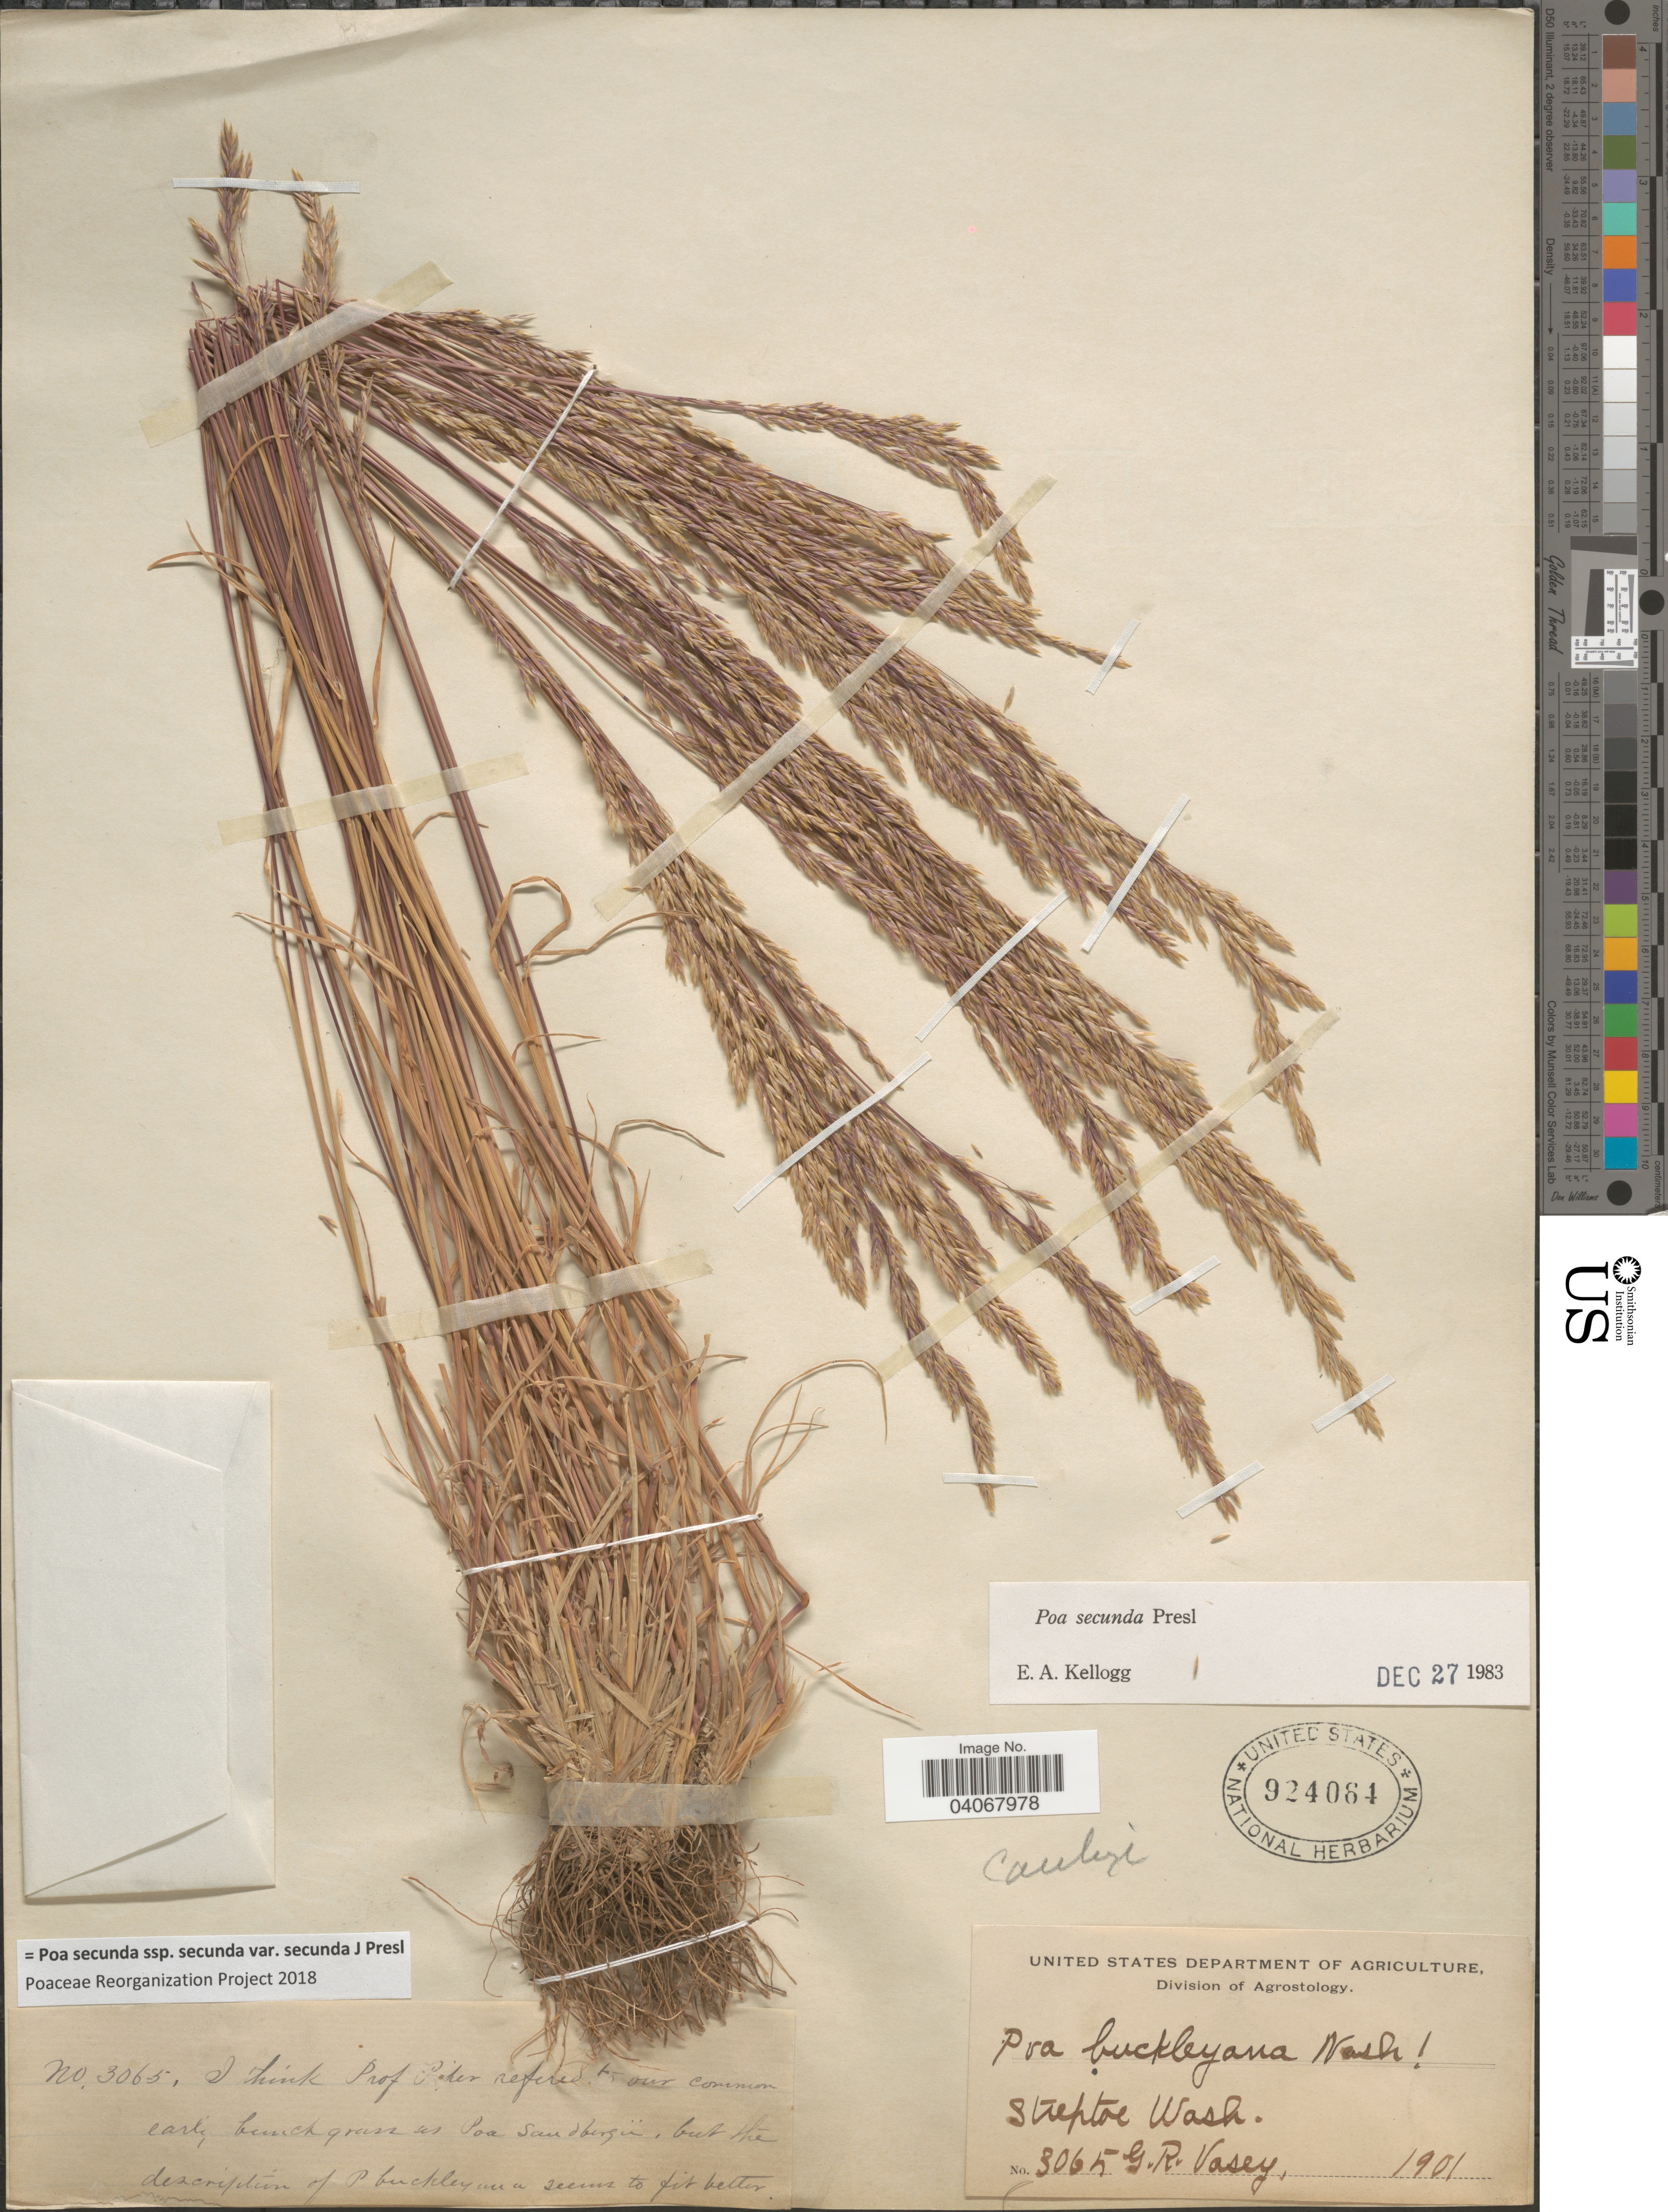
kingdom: Plantae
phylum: Tracheophyta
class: Liliopsida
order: Poales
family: Poaceae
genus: Poa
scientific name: Poa secunda subsp. secunda var. secunda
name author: J. Presl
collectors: G. R. Vasey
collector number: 3065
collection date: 1901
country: United States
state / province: Washington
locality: Steptoe.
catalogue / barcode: US 924064